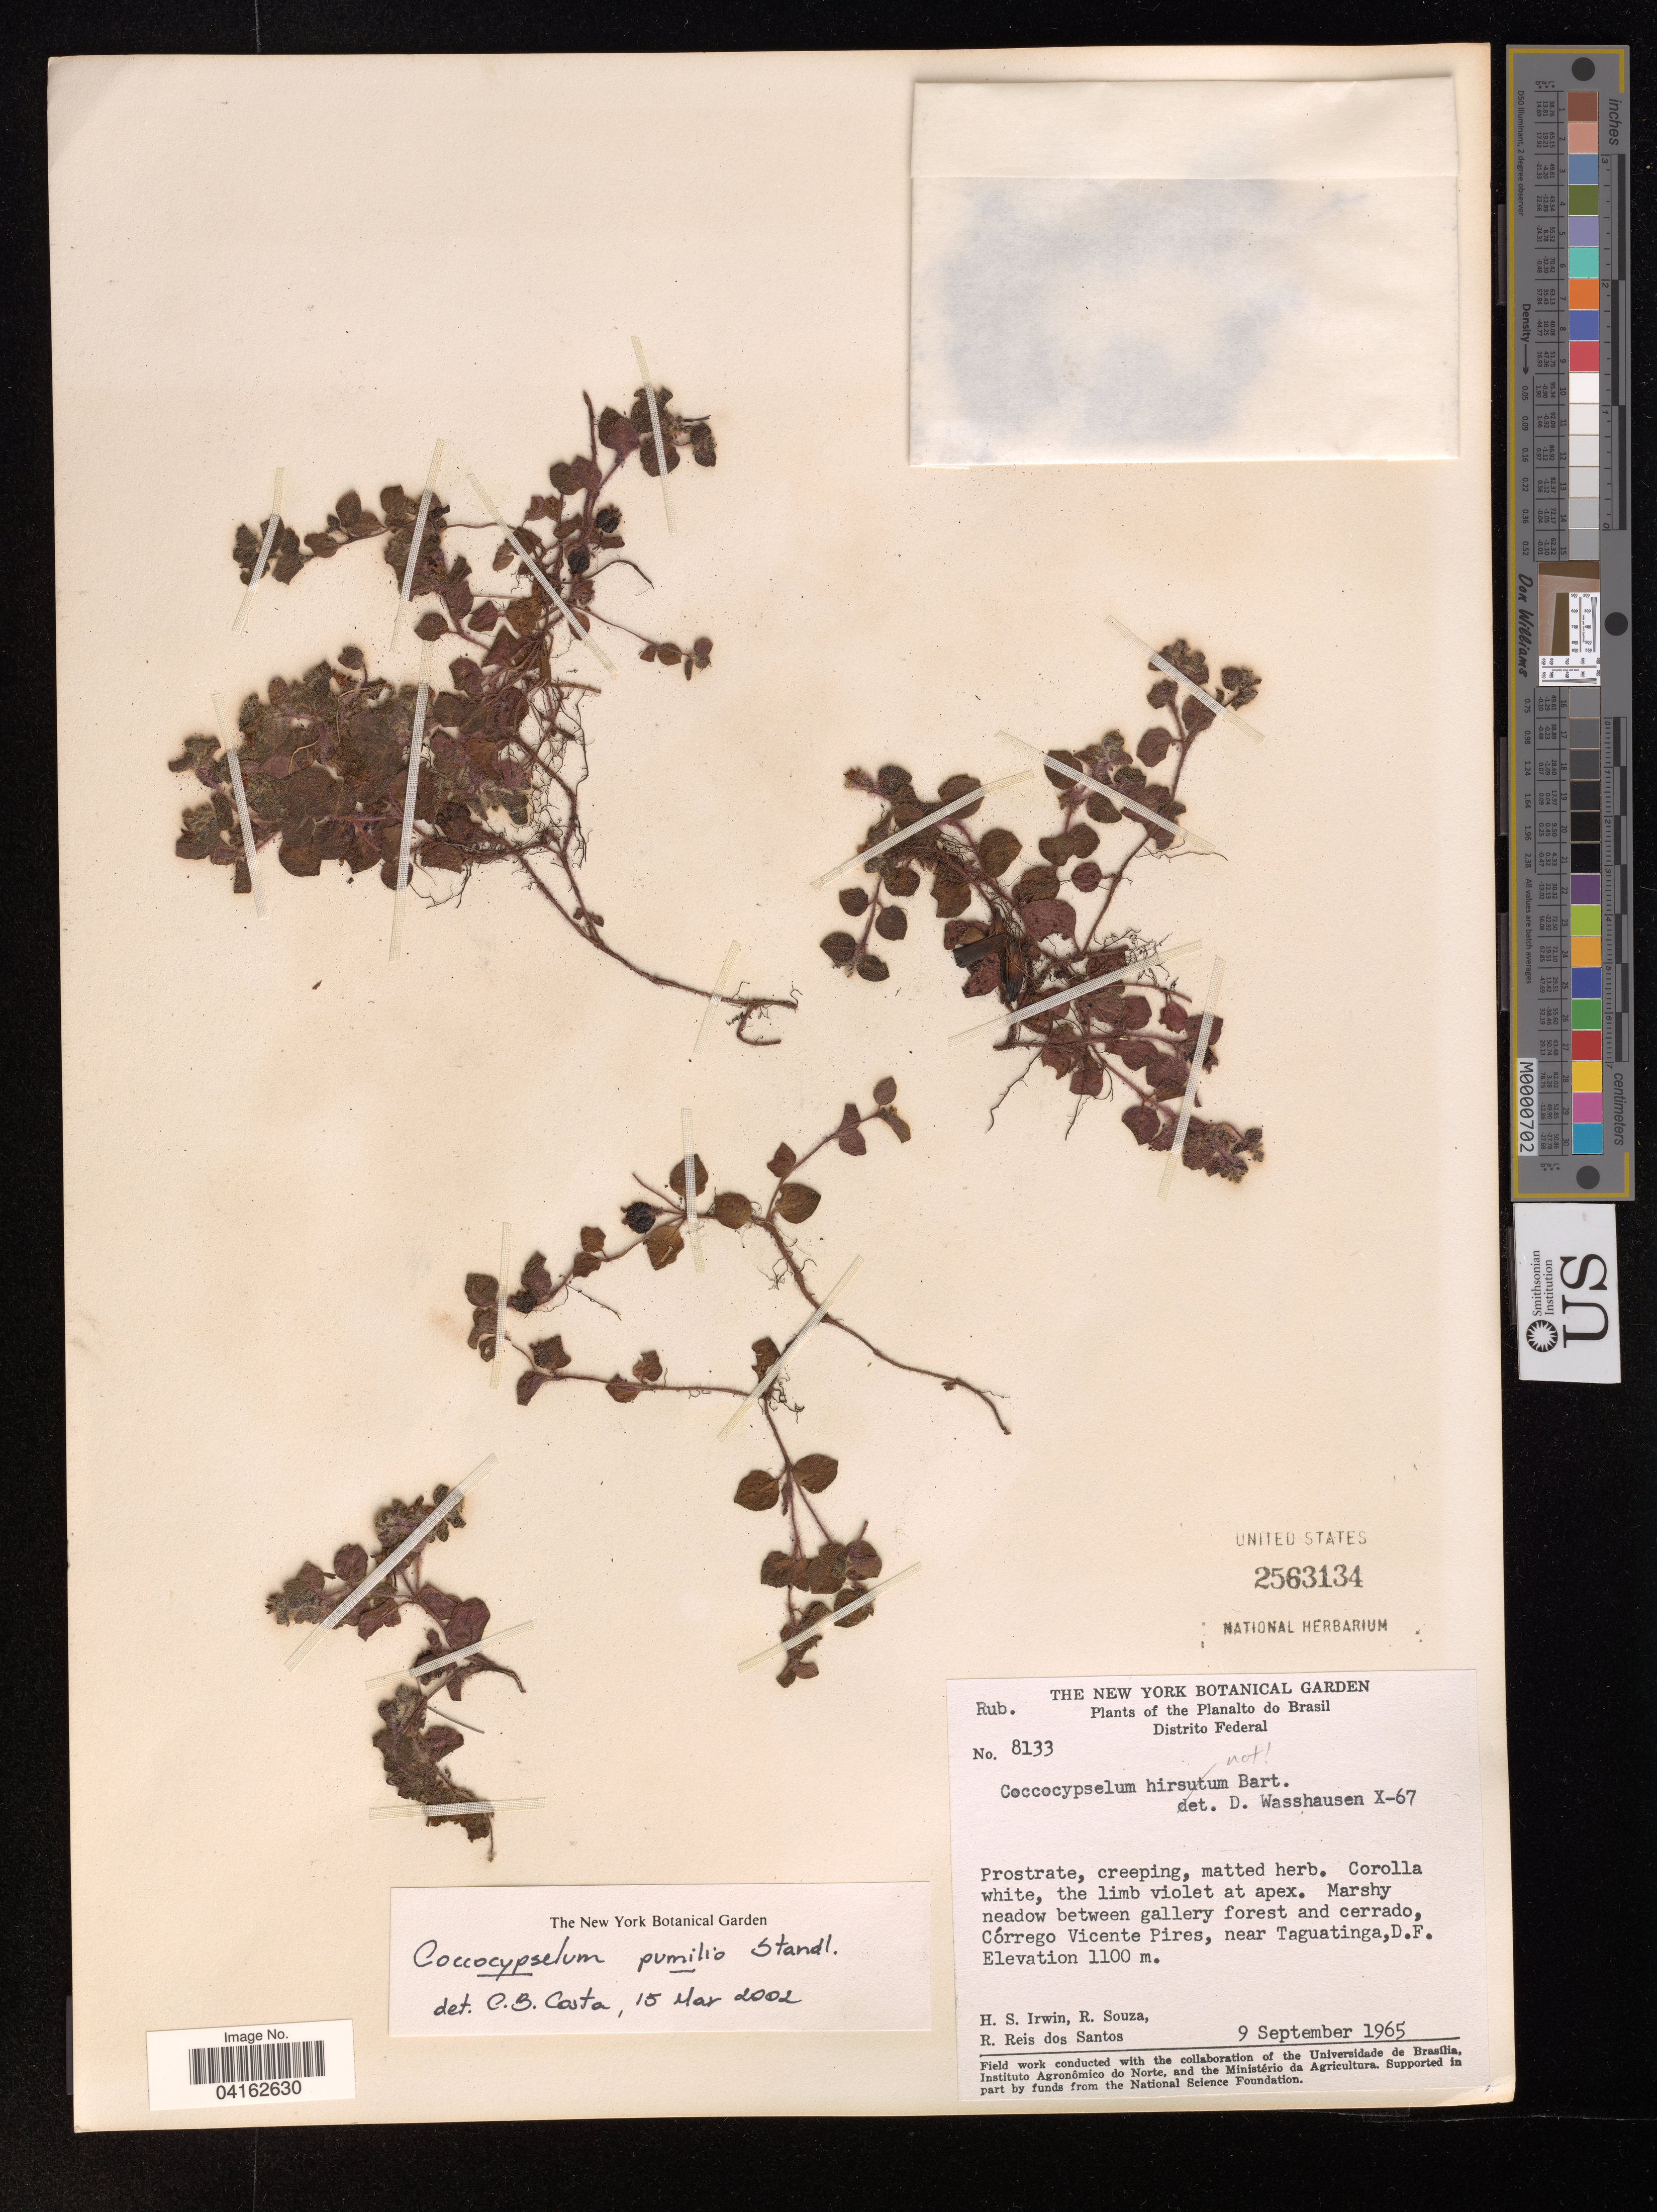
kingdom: Plantae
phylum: Tracheophyta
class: Magnoliopsida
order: Gentianales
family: Rubiaceae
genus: Coccocypselum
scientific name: Coccocypselum pumilio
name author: Standl.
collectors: H. Irwin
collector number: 8133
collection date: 1965-09-09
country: Brazil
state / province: Distrito Federal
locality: Planalto do Brasil. Córrego Vicente Pires, near Taguatinga.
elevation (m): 1100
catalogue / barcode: US 2563134